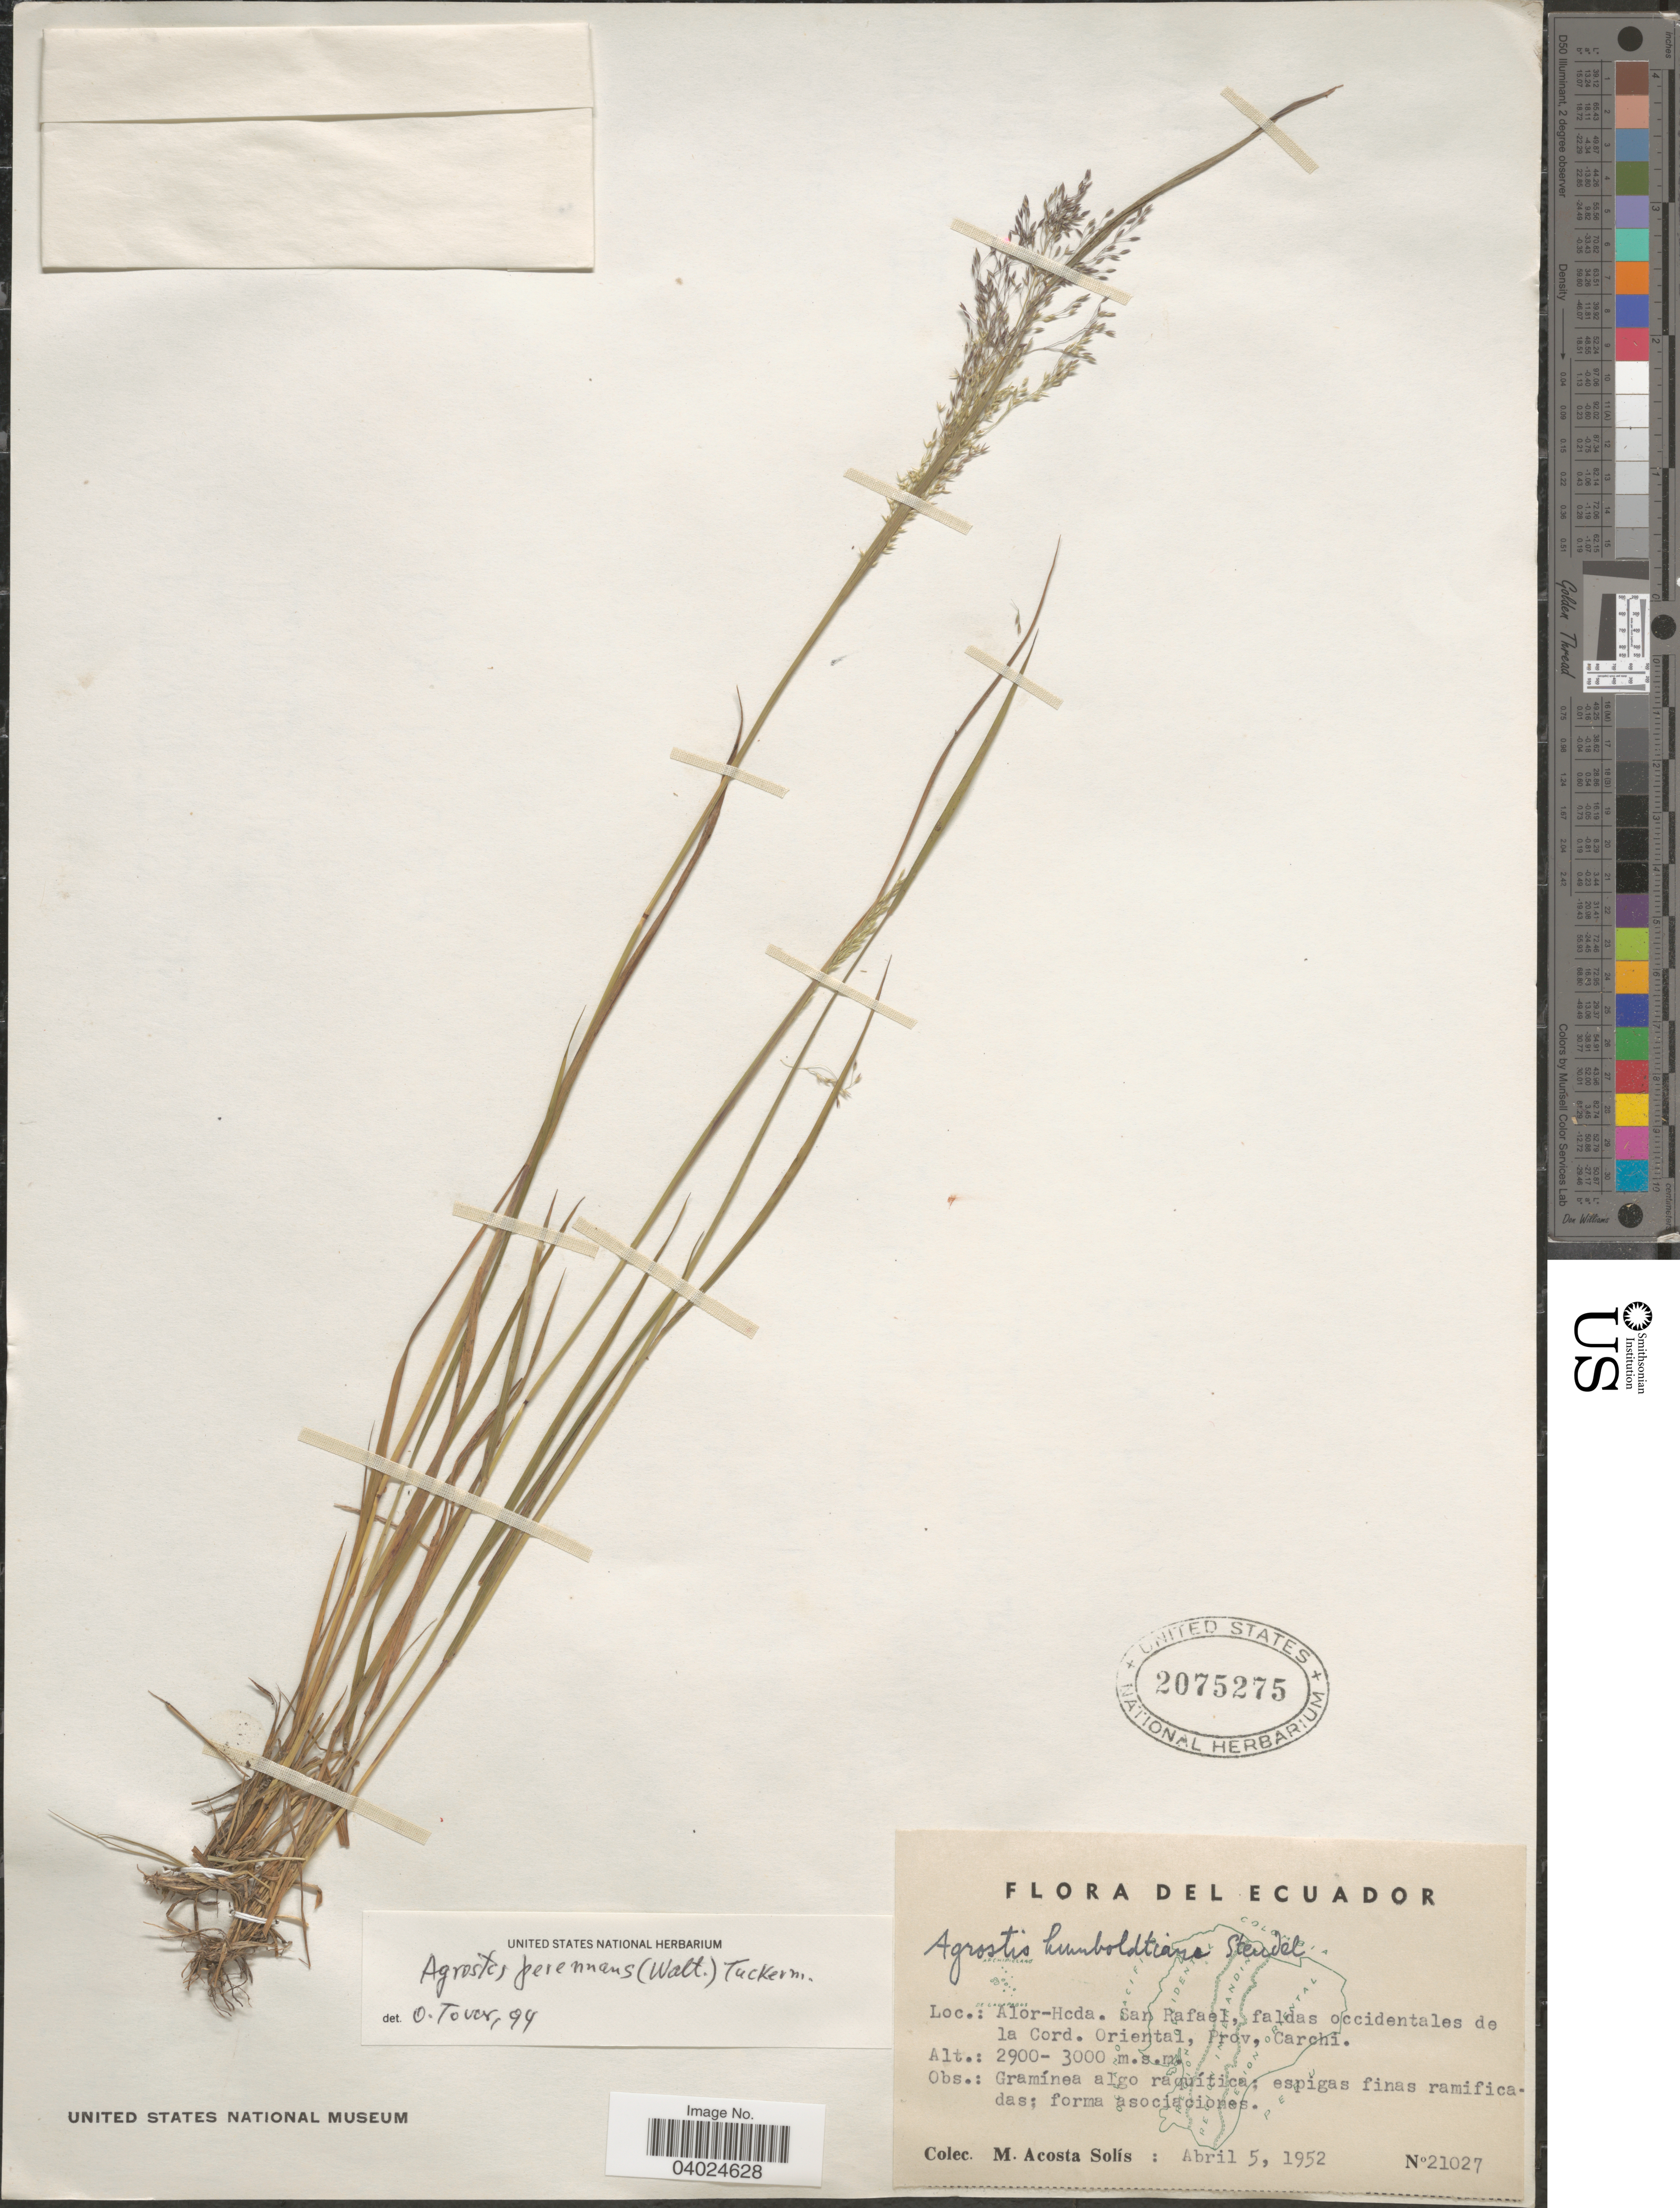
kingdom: Plantae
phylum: Tracheophyta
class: Liliopsida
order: Poales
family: Poaceae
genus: Agrostis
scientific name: Agrostis perennans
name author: (Walter) Tuck.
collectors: M. Acosta Solis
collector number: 21027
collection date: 1952-04-05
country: Ecuador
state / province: Carchi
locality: Alor-Hcda. San Rafael, faldas occidentales de la Cord. Oriental.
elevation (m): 2900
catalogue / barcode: US 2075275